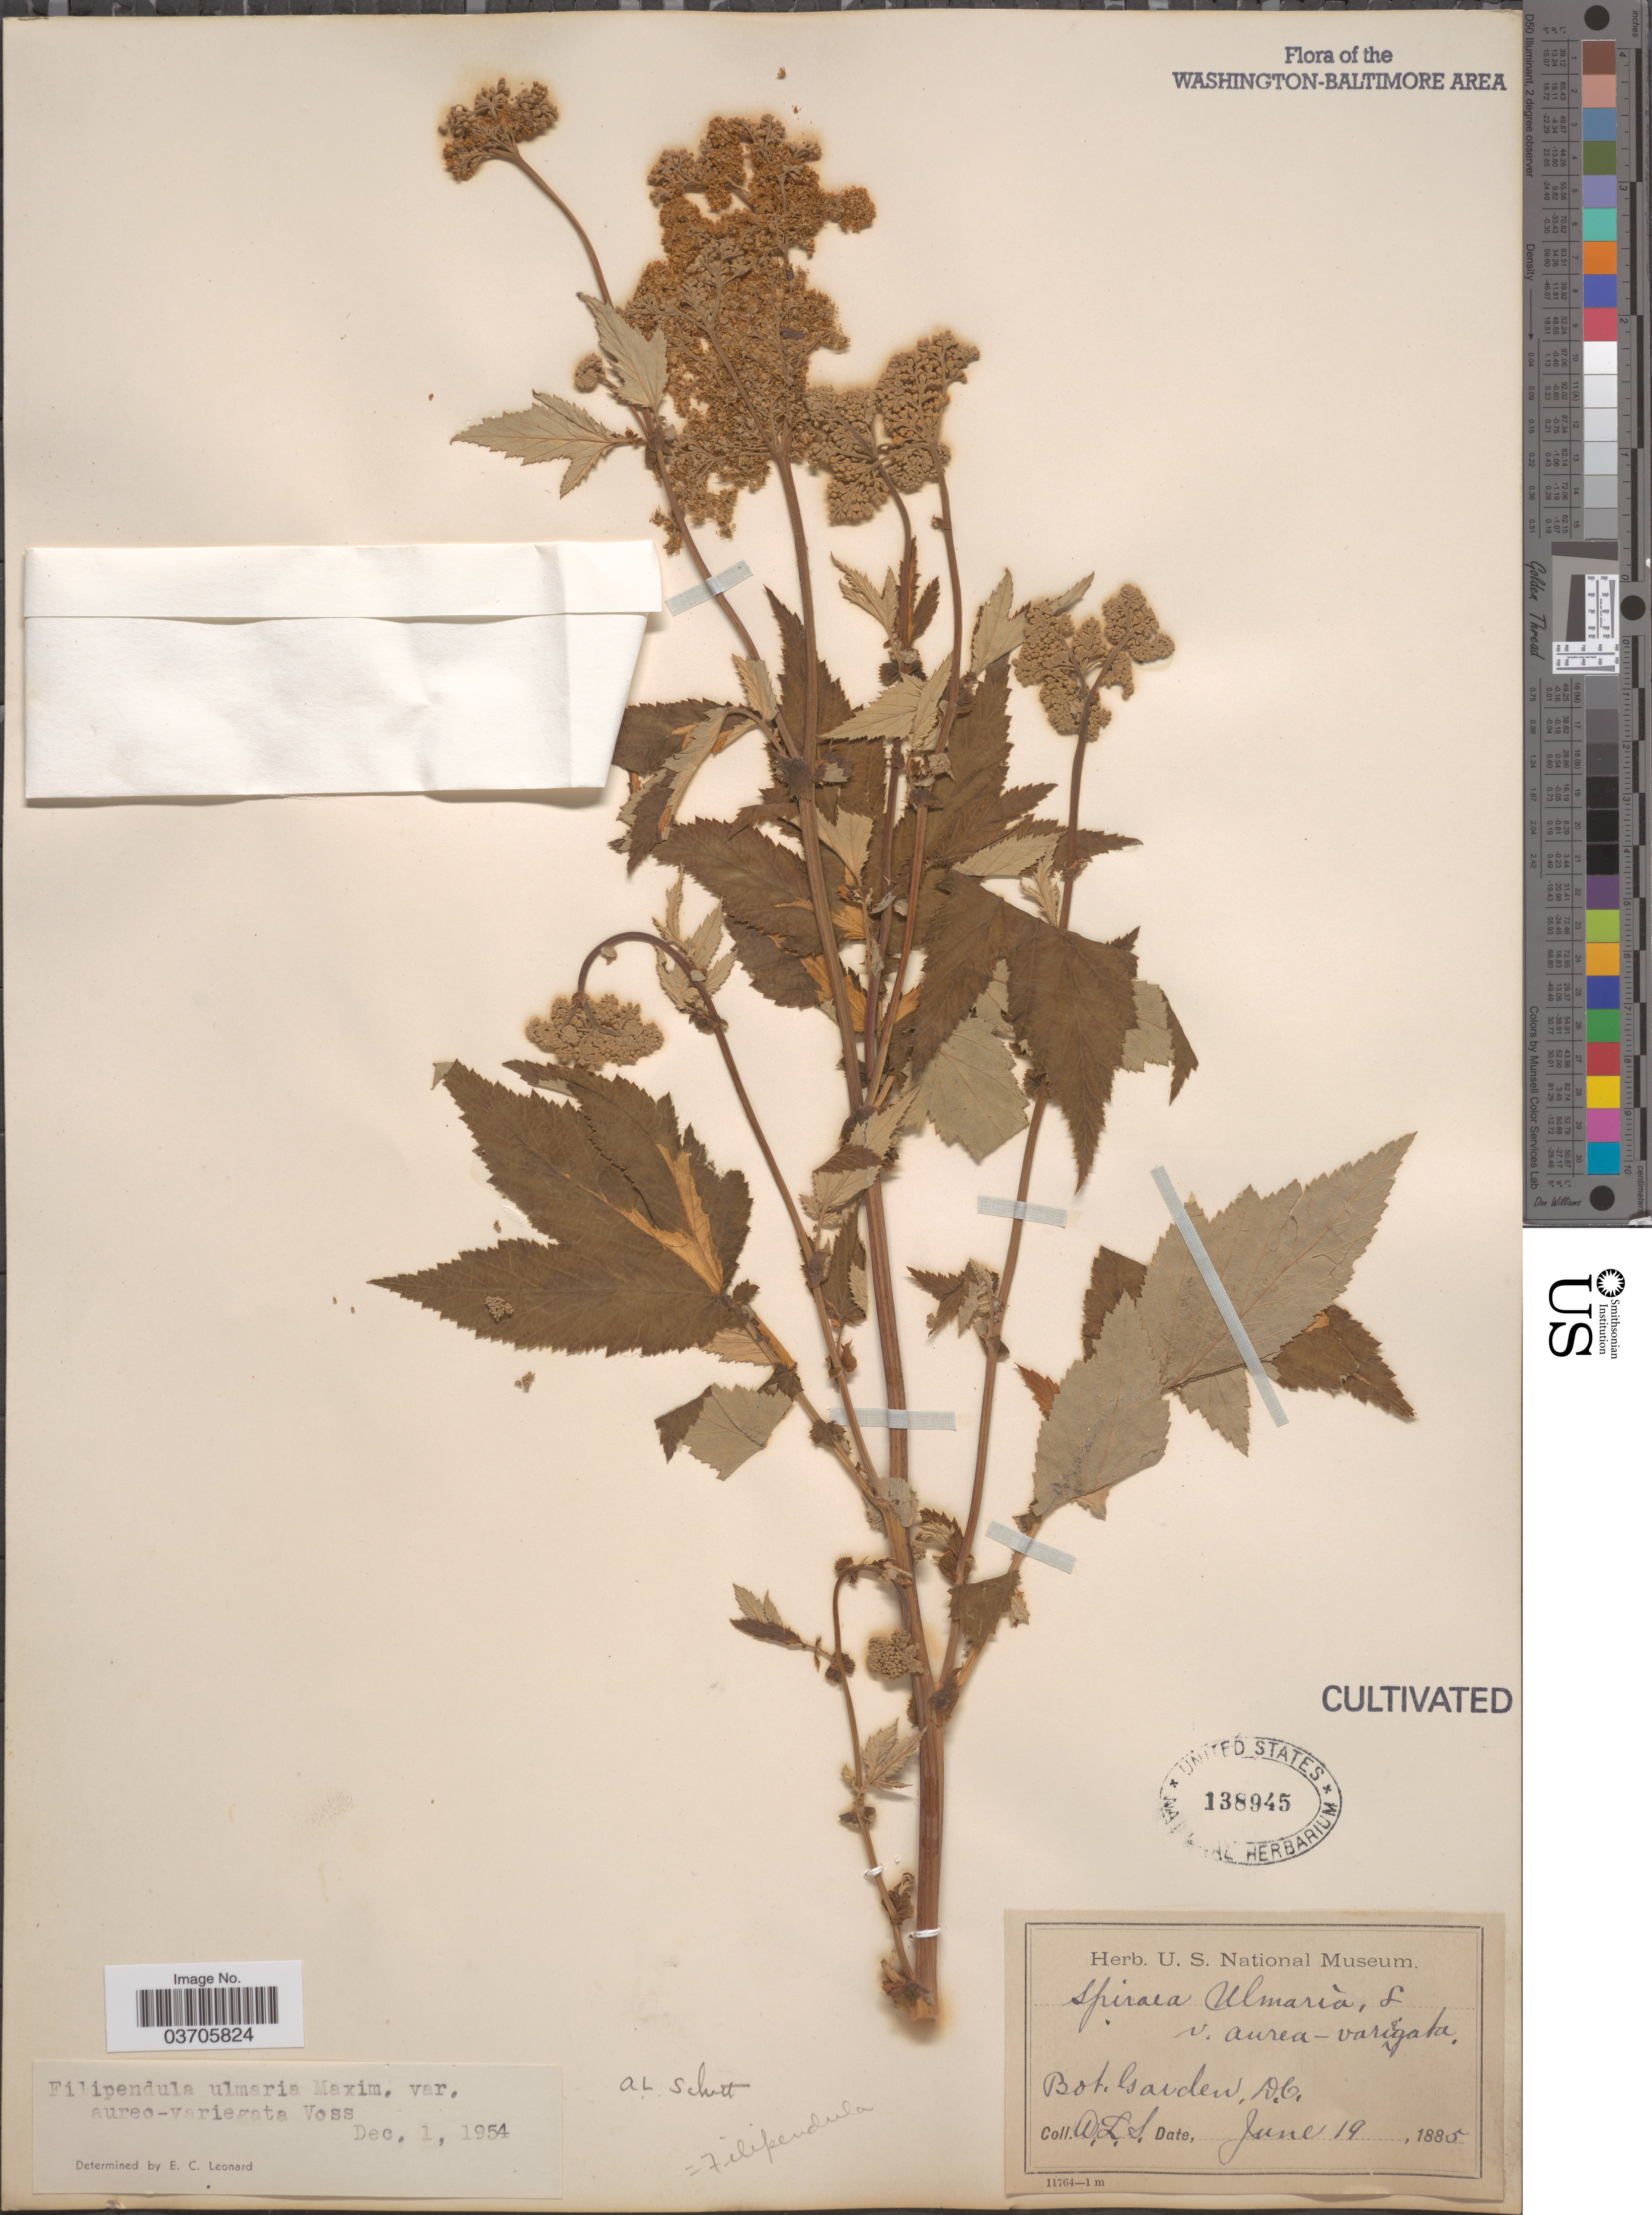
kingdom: Plantae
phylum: Tracheophyta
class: Magnoliopsida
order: Rosales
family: Rosaceae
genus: Filipendula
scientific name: Filipendula ulmaria var. aureo-variegata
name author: Voss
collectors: A. L. Schott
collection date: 1885-06-19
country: United States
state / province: District of Columbia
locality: Bot. Garden, D.C.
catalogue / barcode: US 138945